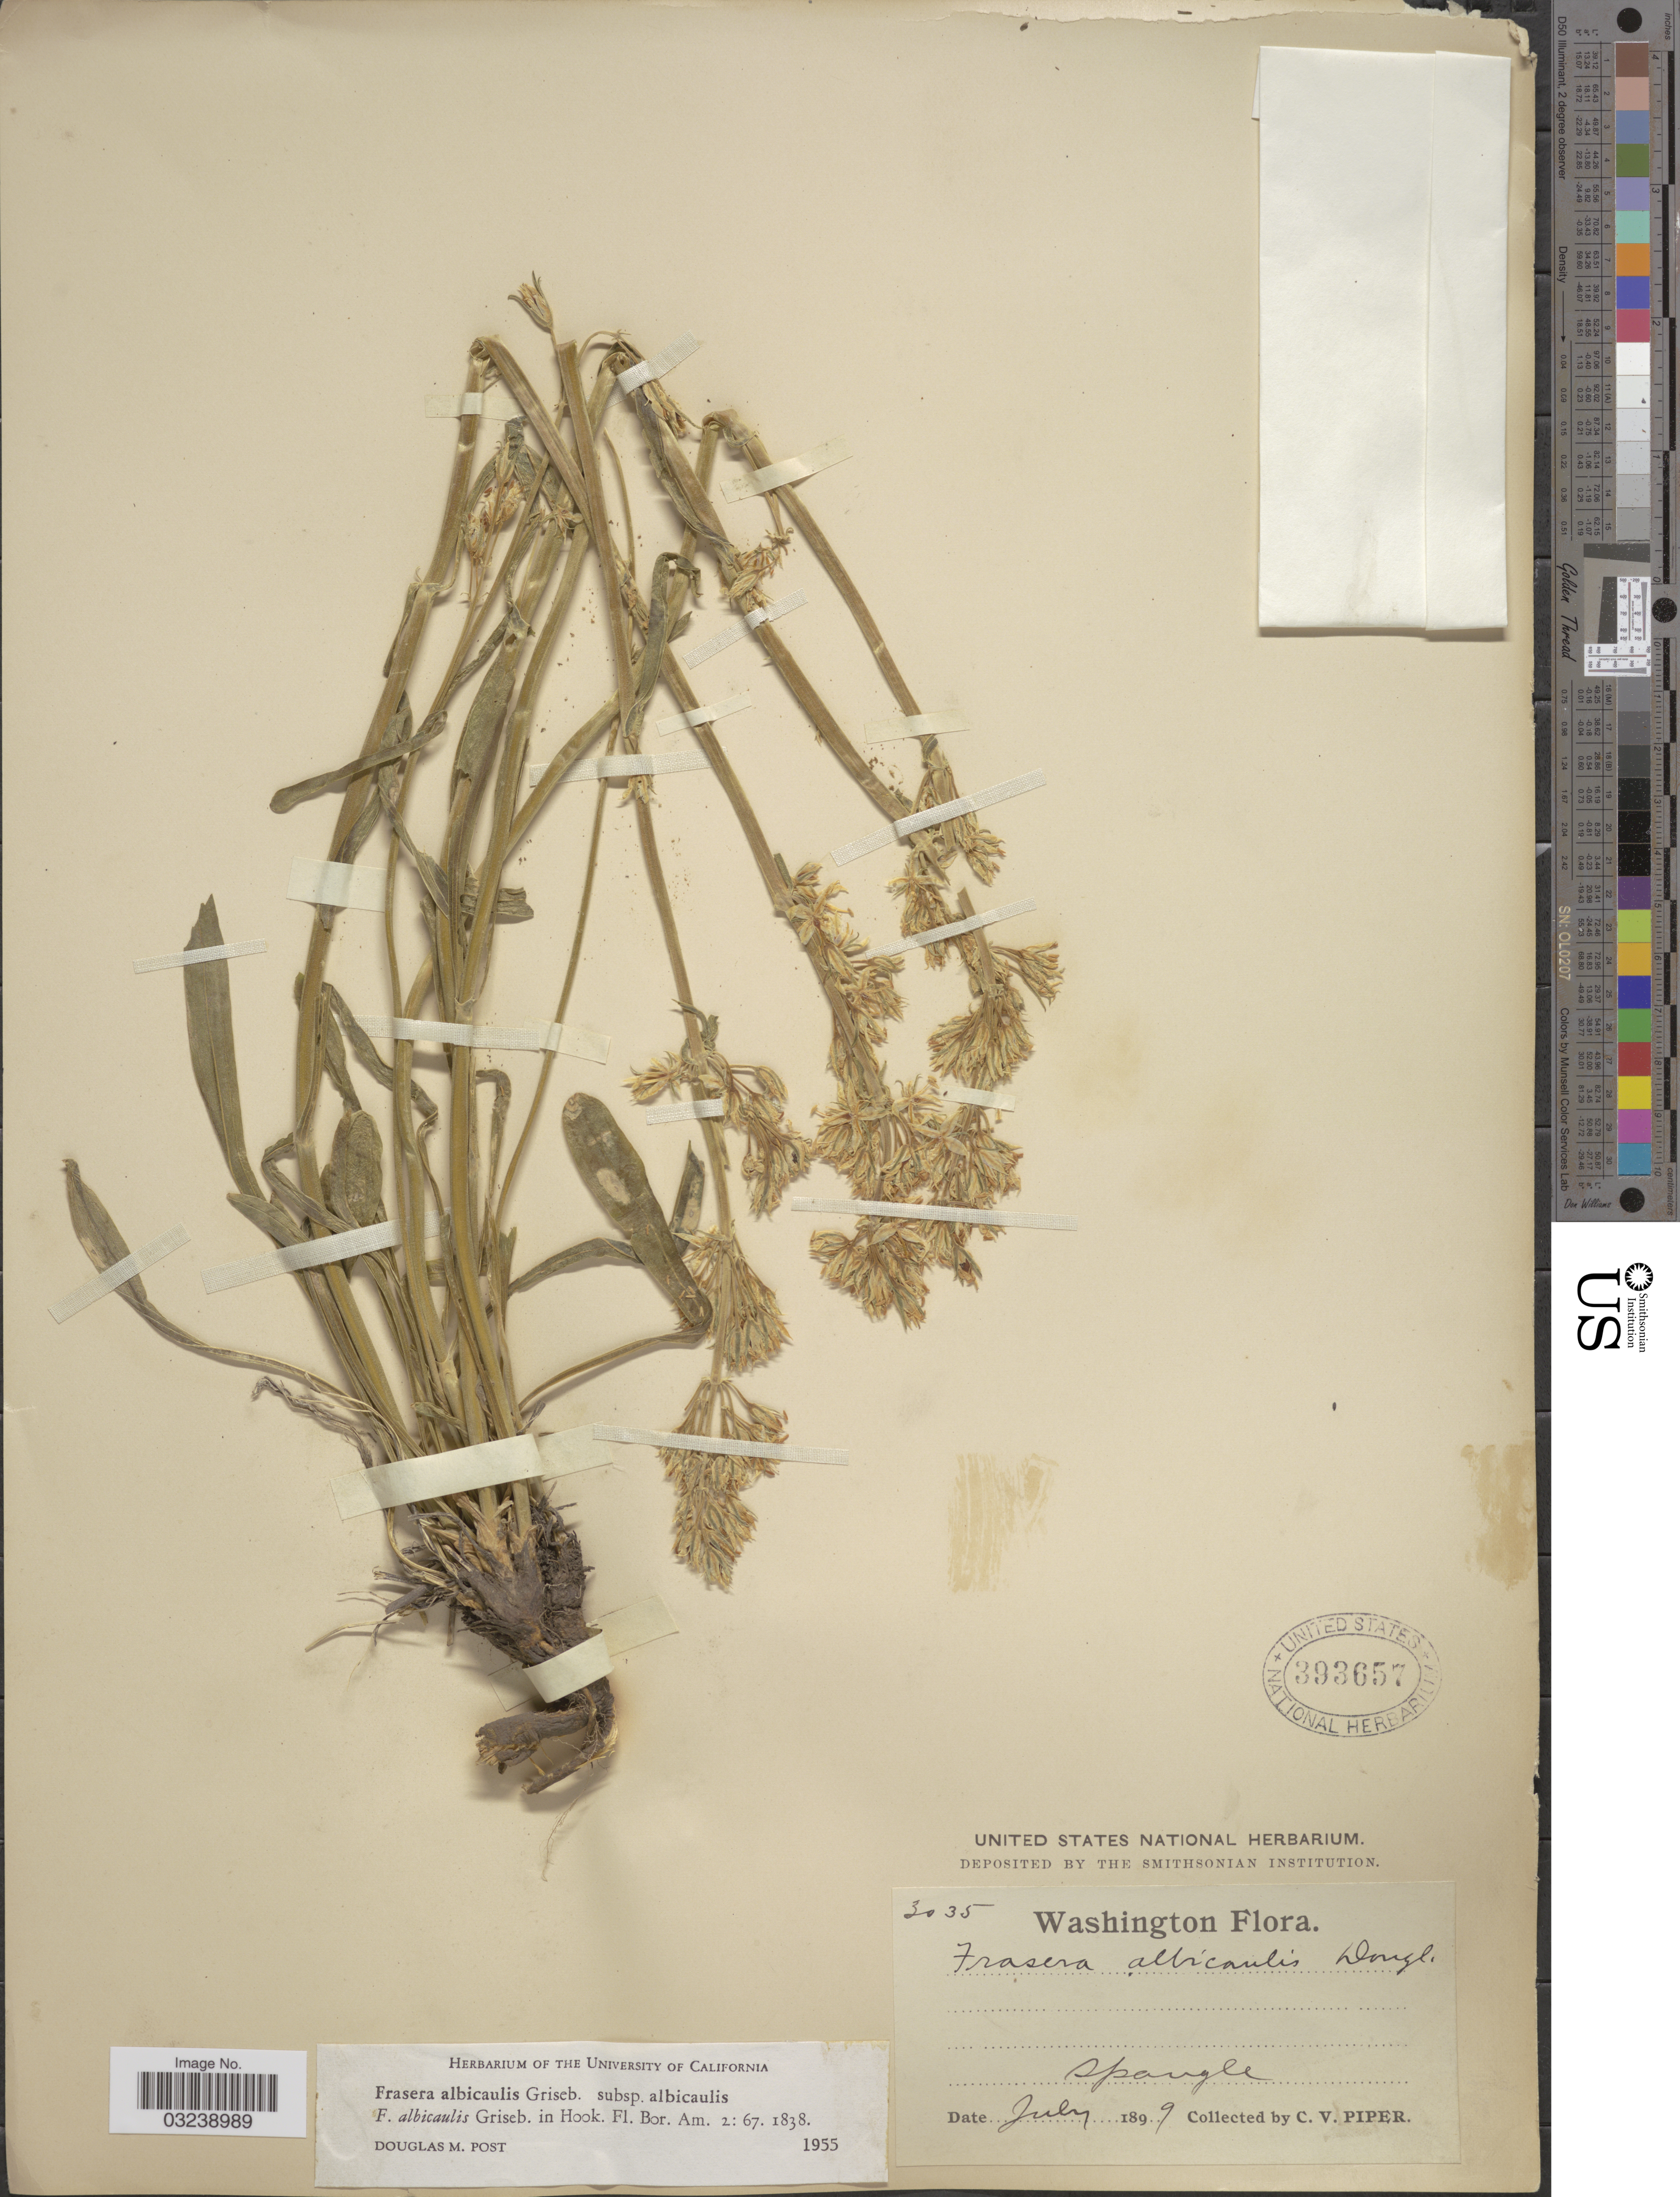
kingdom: Plantae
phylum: Tracheophyta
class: Magnoliopsida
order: Gentianales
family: Gentianaceae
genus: Frasera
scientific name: Frasera albicaulis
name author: Griseb.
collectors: C. V. Piper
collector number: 3035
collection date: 1899-07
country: United States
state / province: Washington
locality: Spangle.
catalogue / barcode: US 393657